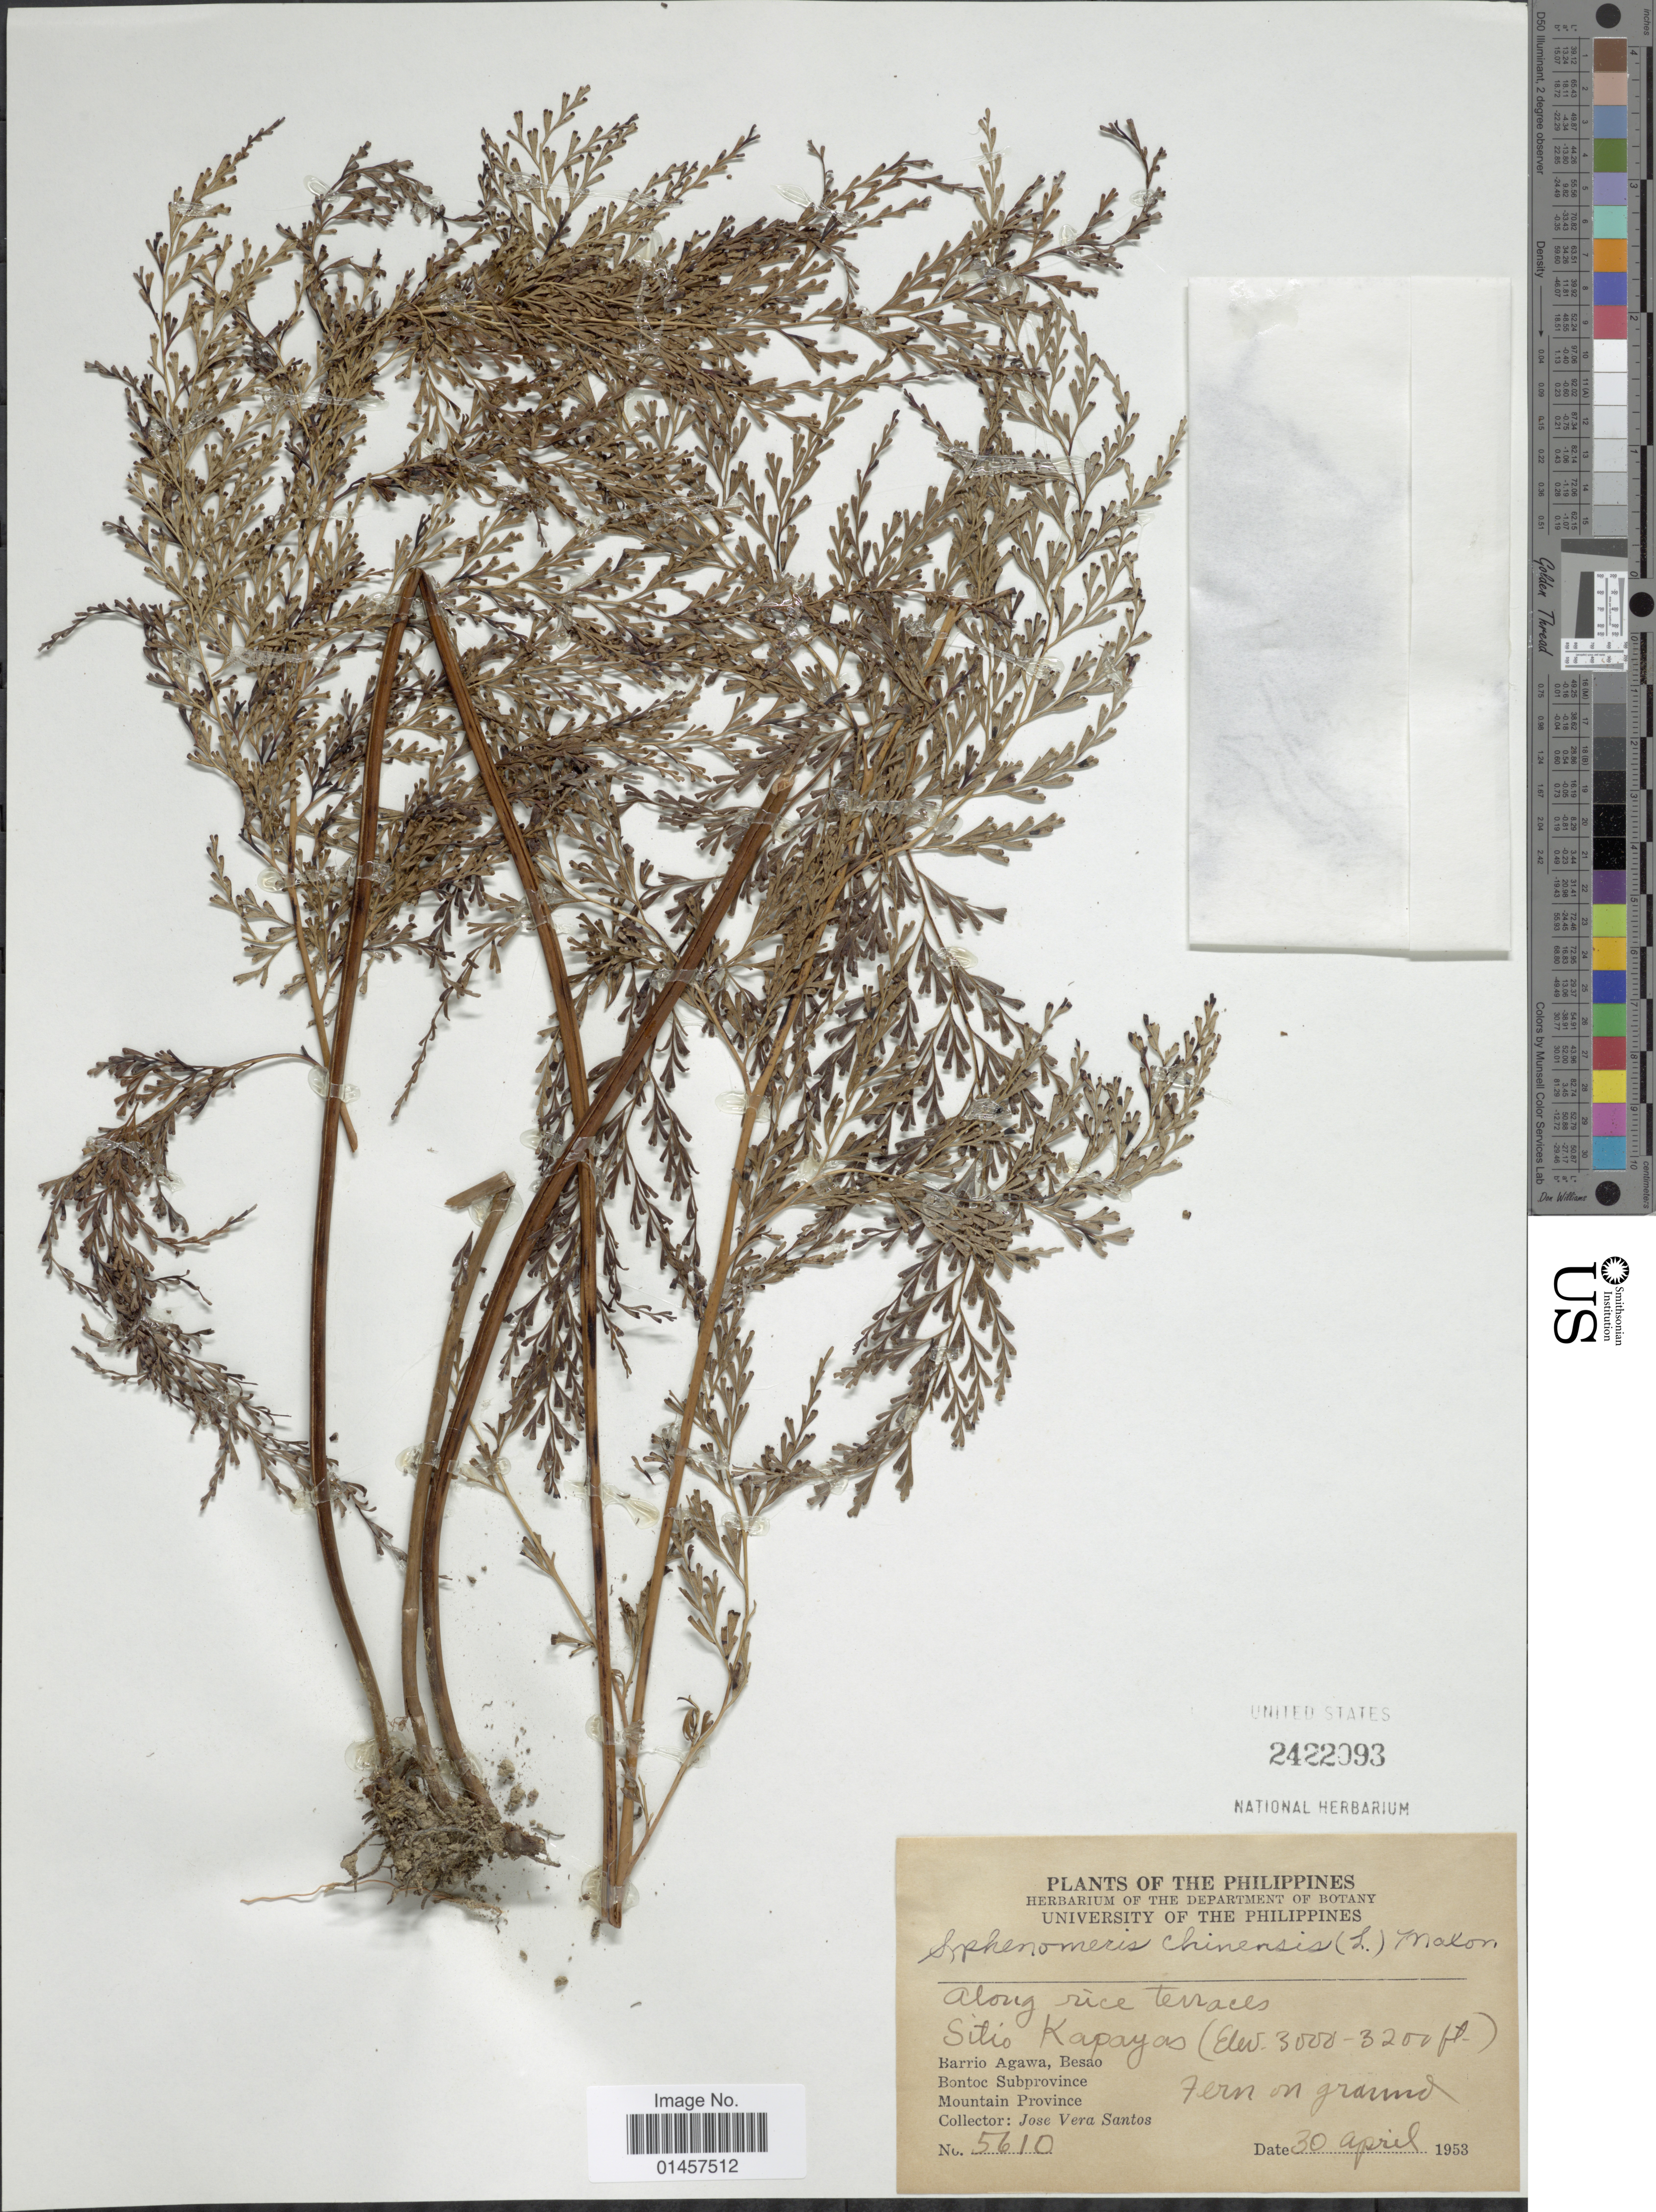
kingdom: Plantae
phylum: Tracheophyta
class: Polypodiopsida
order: Polypodiales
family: Lindsaeaceae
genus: Sphenomeris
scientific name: Sphenomeris chinensis var. chinensis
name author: (L.) Maxon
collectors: J. V. Santos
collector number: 5610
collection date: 1953-04-30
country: Philippines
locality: Sitio Kapayas, Barrio Agawa, Besao, Bontoc Subprovince, Mountain Province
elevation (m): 914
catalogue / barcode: US 2422093